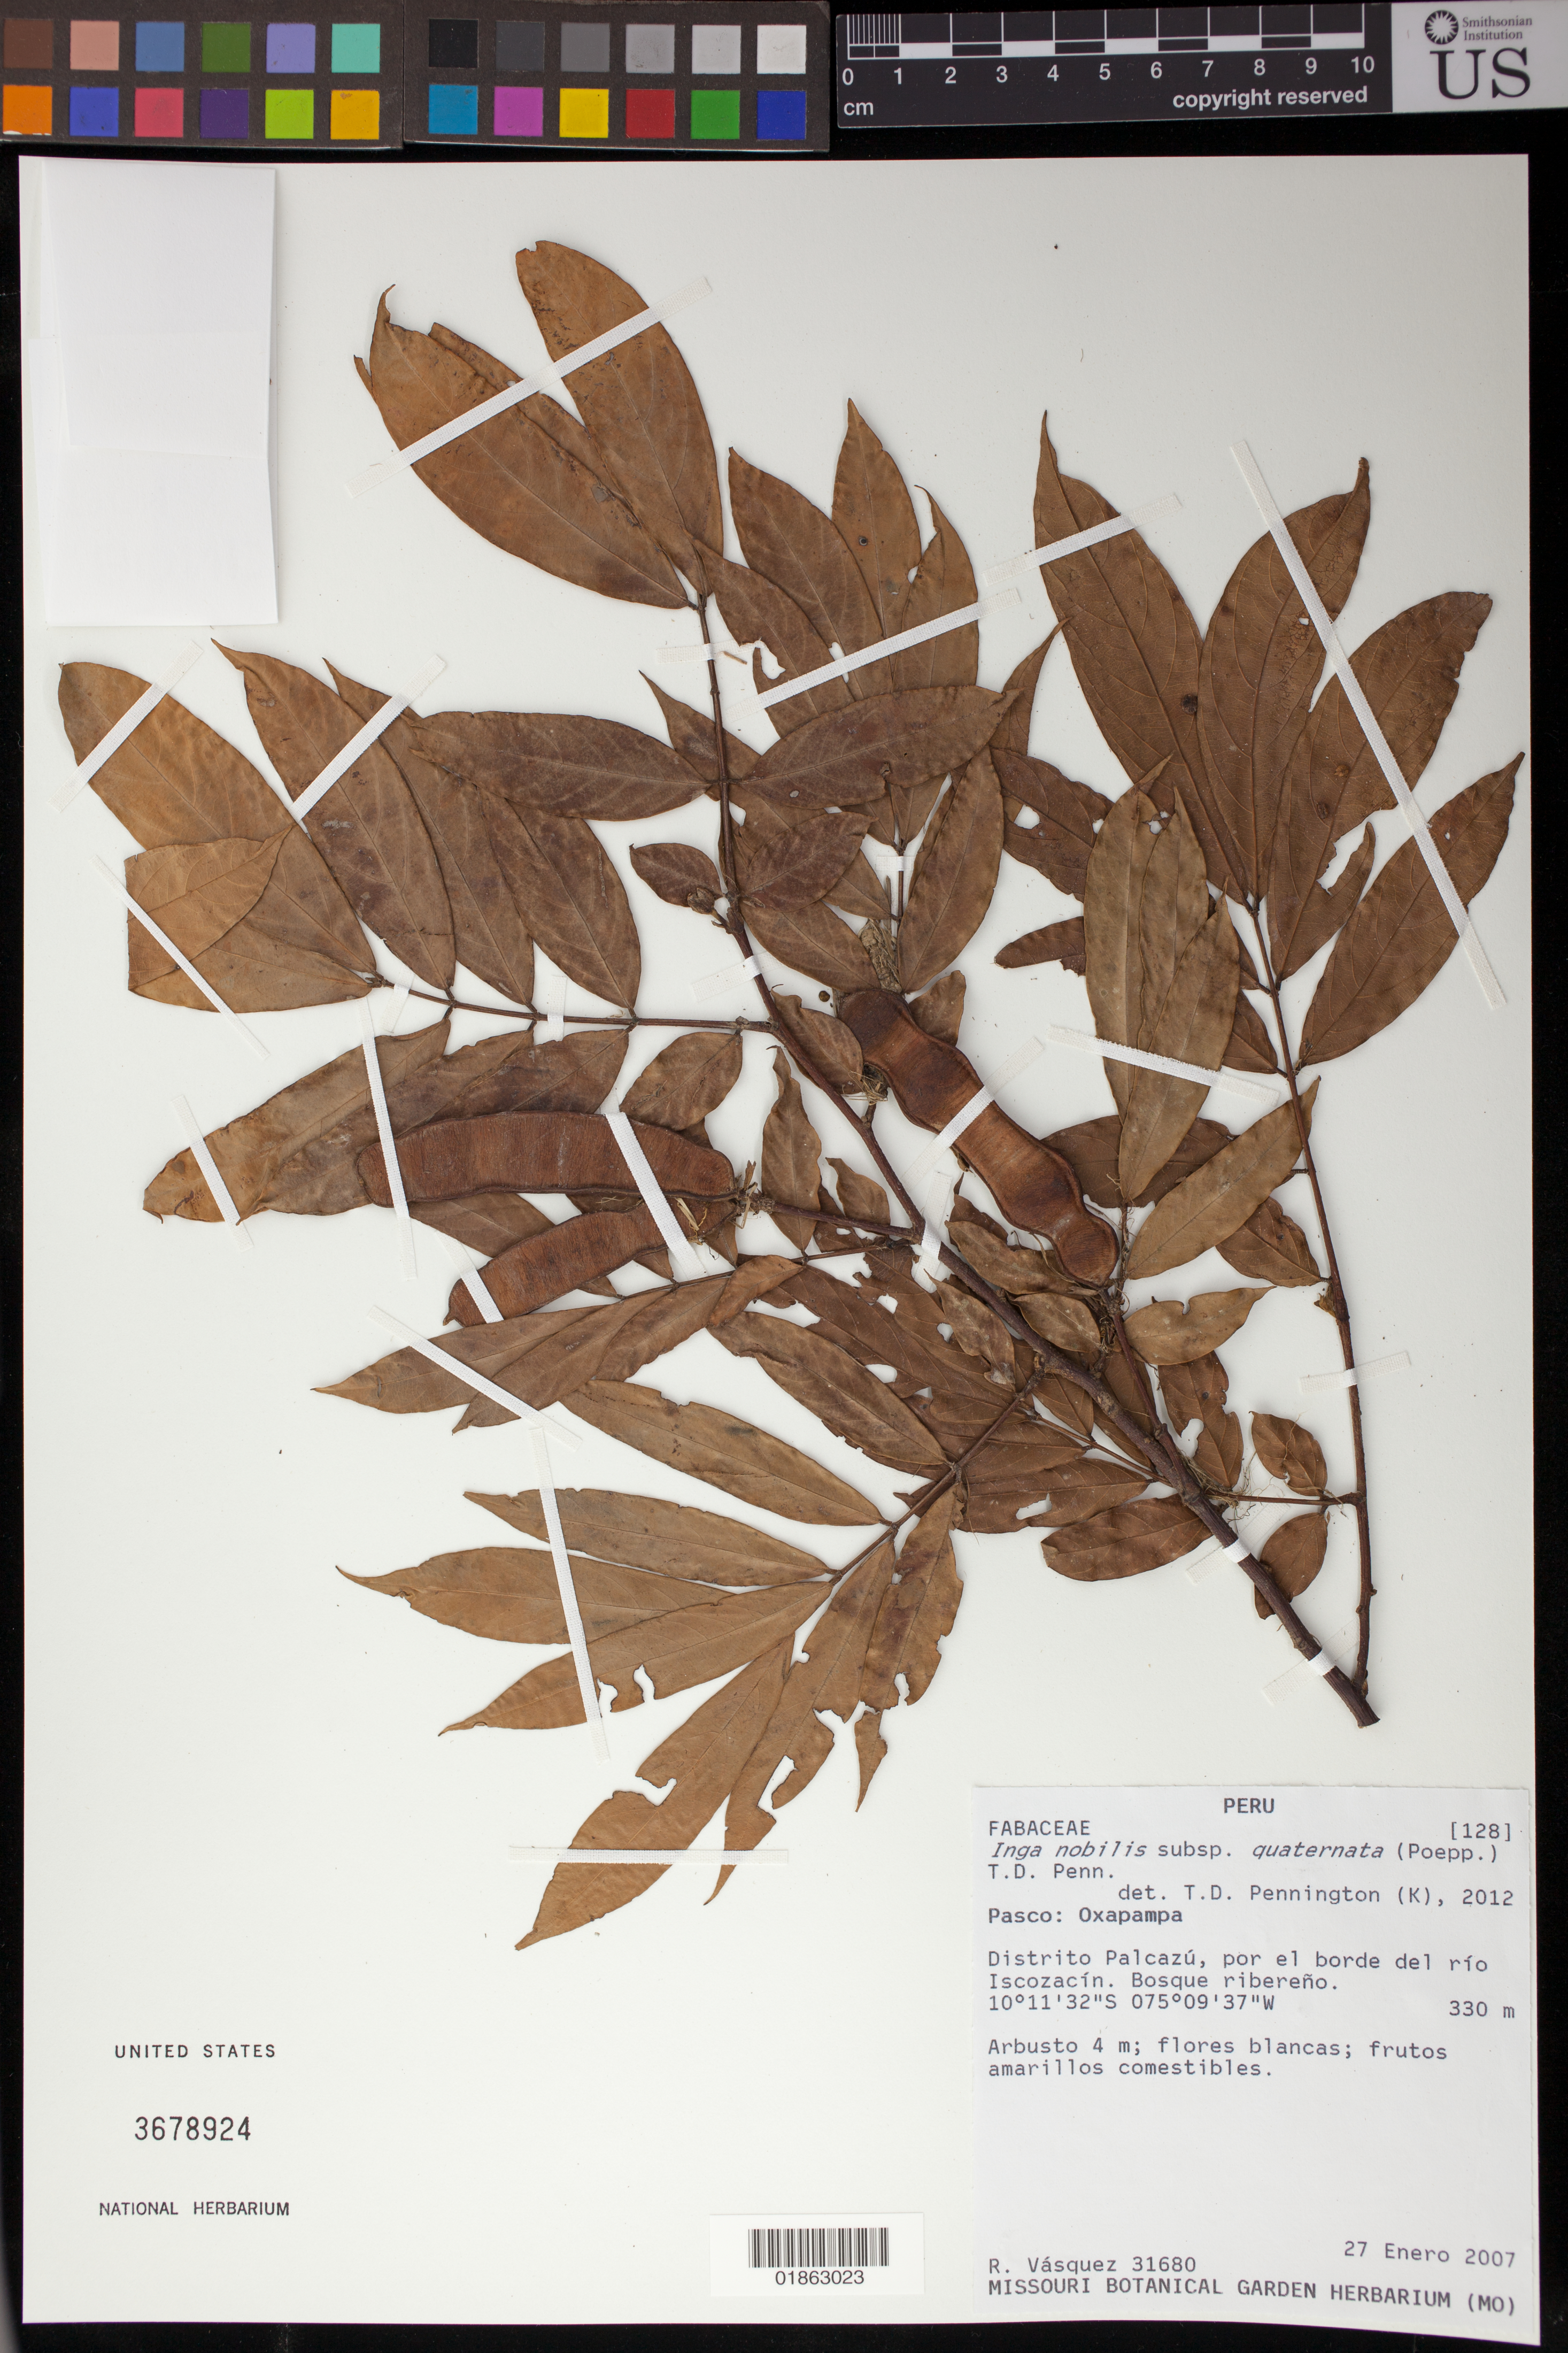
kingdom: Plantae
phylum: Tracheophyta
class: Magnoliopsida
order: Fabales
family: Fabaceae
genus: Inga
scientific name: Inga nobilis subsp. quaternata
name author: (Poepp. & Endl.) T.D. Penn.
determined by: Pennington, T. D., (K)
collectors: R. Vasquez et al.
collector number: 31680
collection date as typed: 27 Enero 2007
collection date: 2007-01-27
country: Peru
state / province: Pasco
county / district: Oxapampa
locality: Distrito Palcazu, por el borde del rio Iscozacin.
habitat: Bosque ribereño.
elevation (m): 330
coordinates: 10 11 32 S, 75 09 37 W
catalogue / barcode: US 3678924